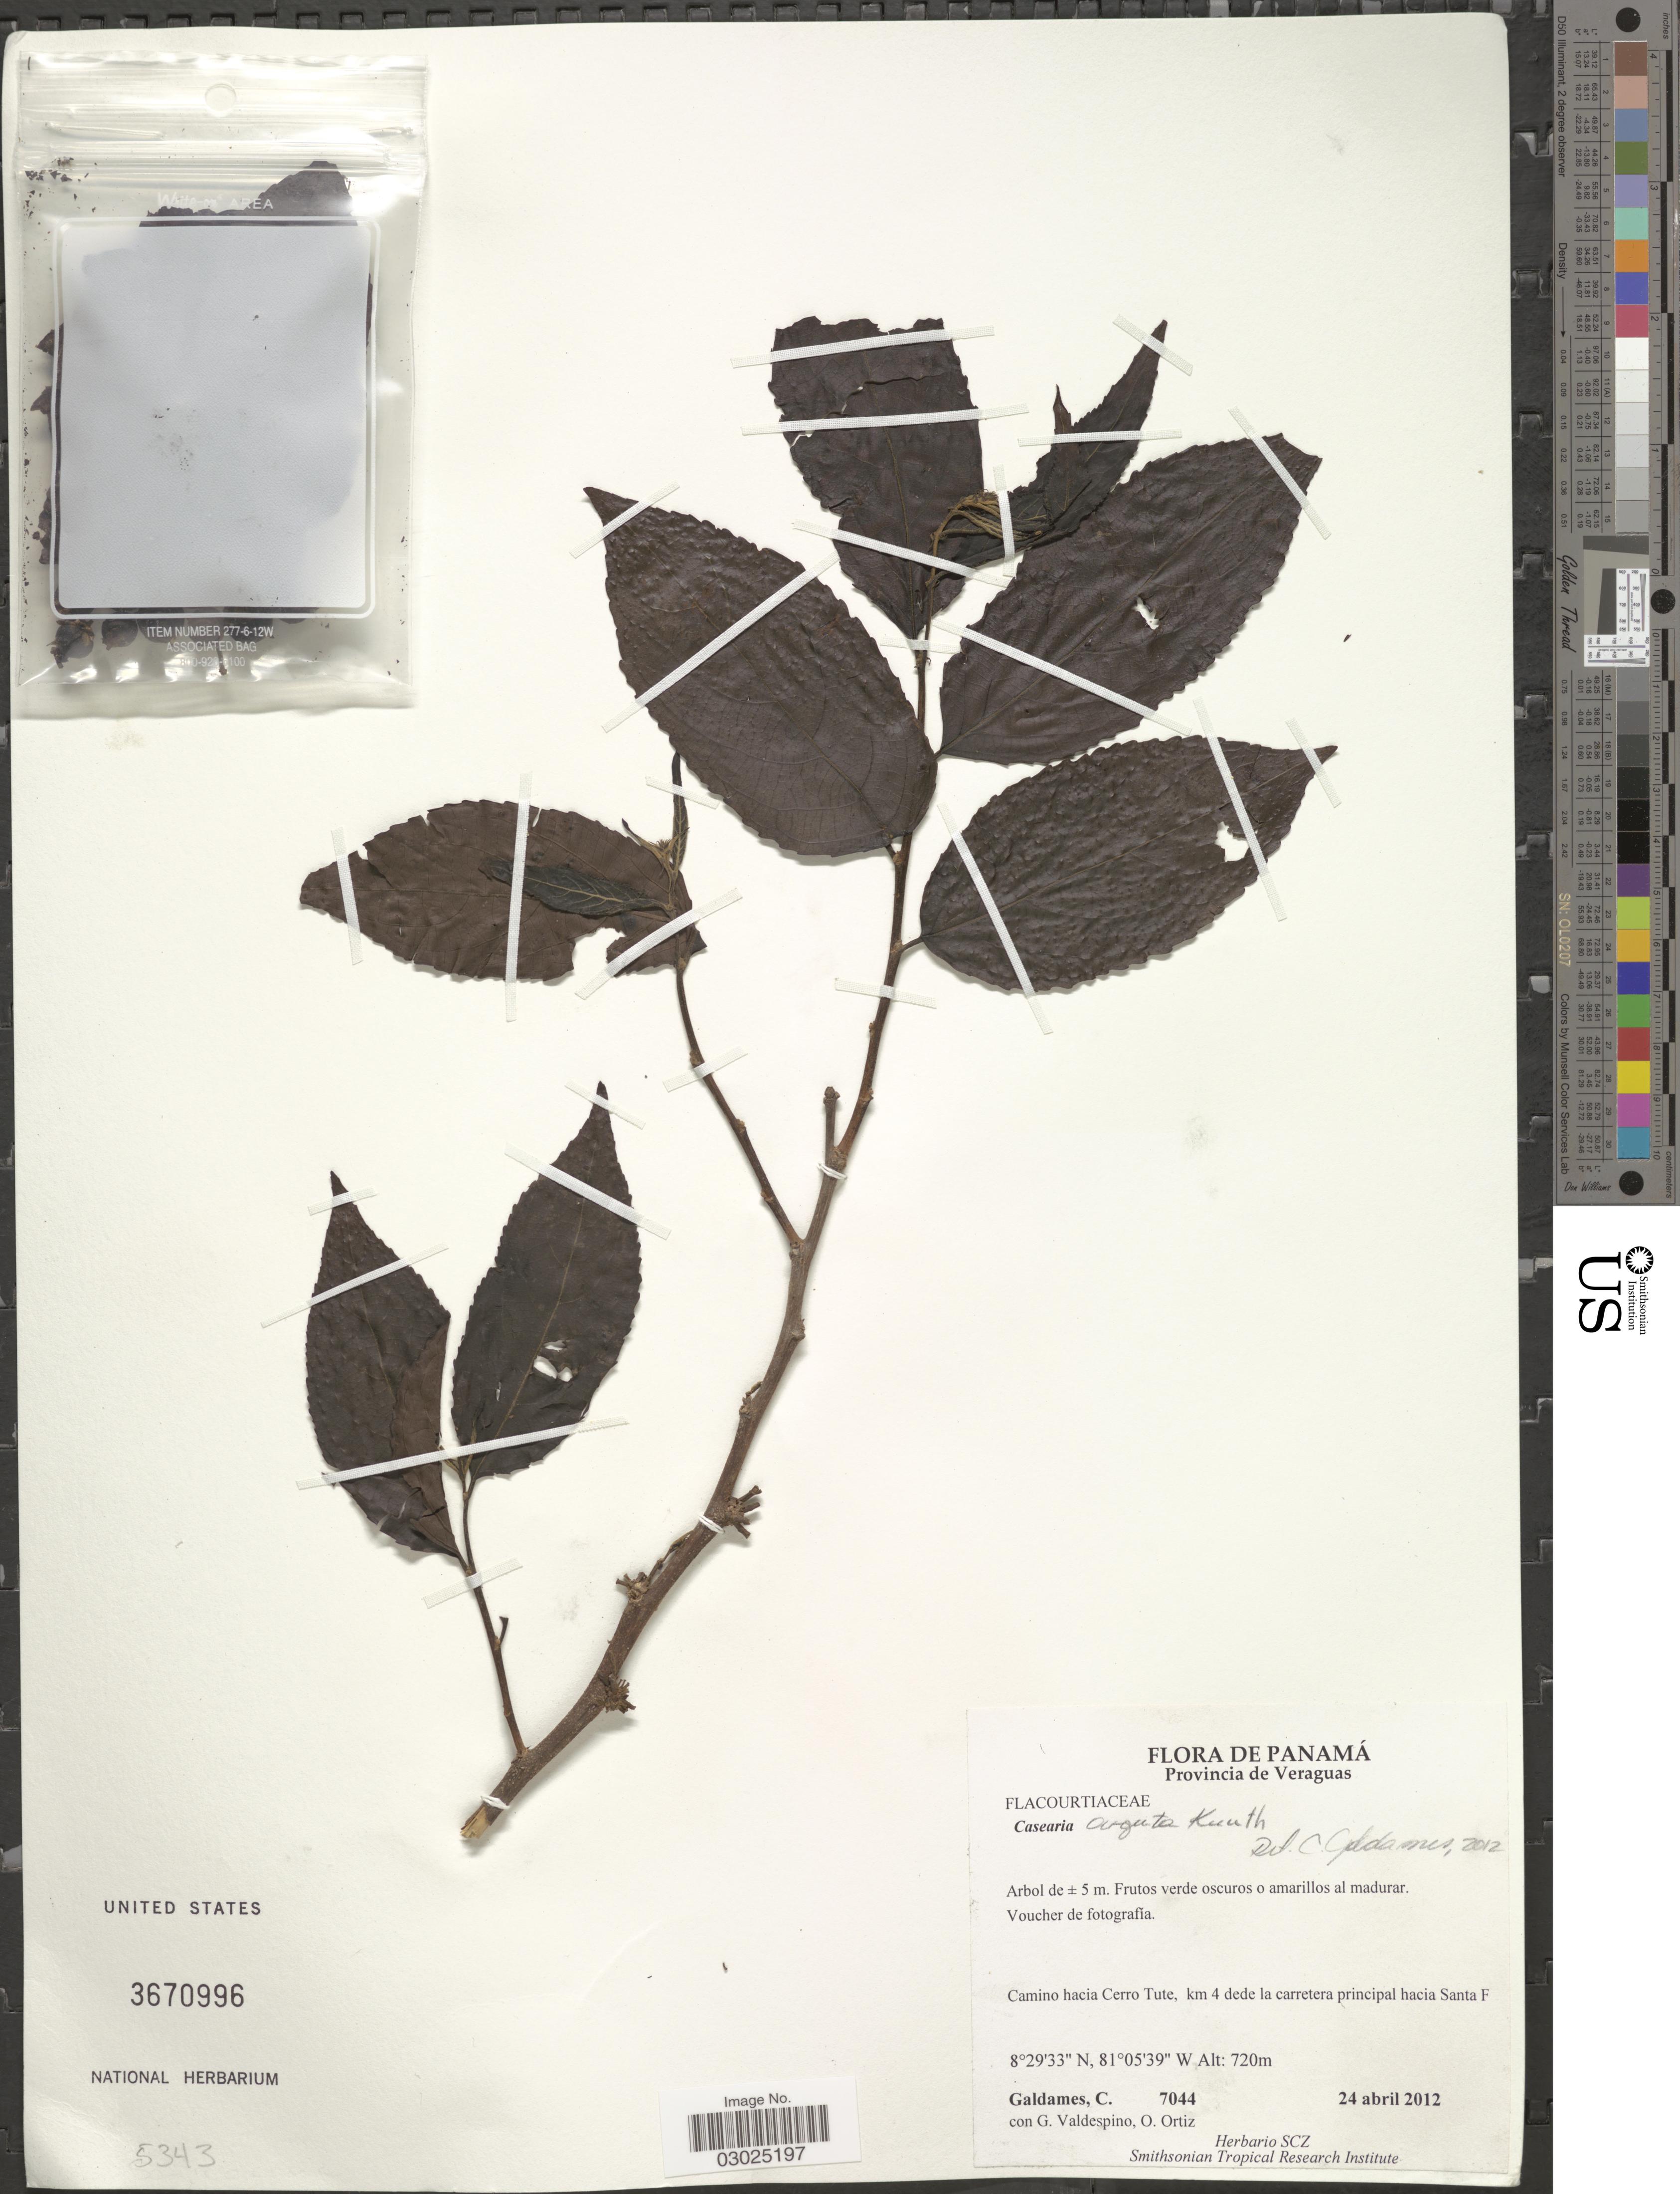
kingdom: Plantae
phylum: Tracheophyta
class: Magnoliopsida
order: Malpighiales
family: Salicaceae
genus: Casearia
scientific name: Casearia arguta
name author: Kunth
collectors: C. Galdames, G. Valdespino & O. O. Ortiz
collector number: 7044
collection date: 2012-04-24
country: Panama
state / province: Veraguas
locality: Camino hacia Cerro Tute, km 4 dede la carretera principal hacia Santa F.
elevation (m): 720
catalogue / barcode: US 3670996